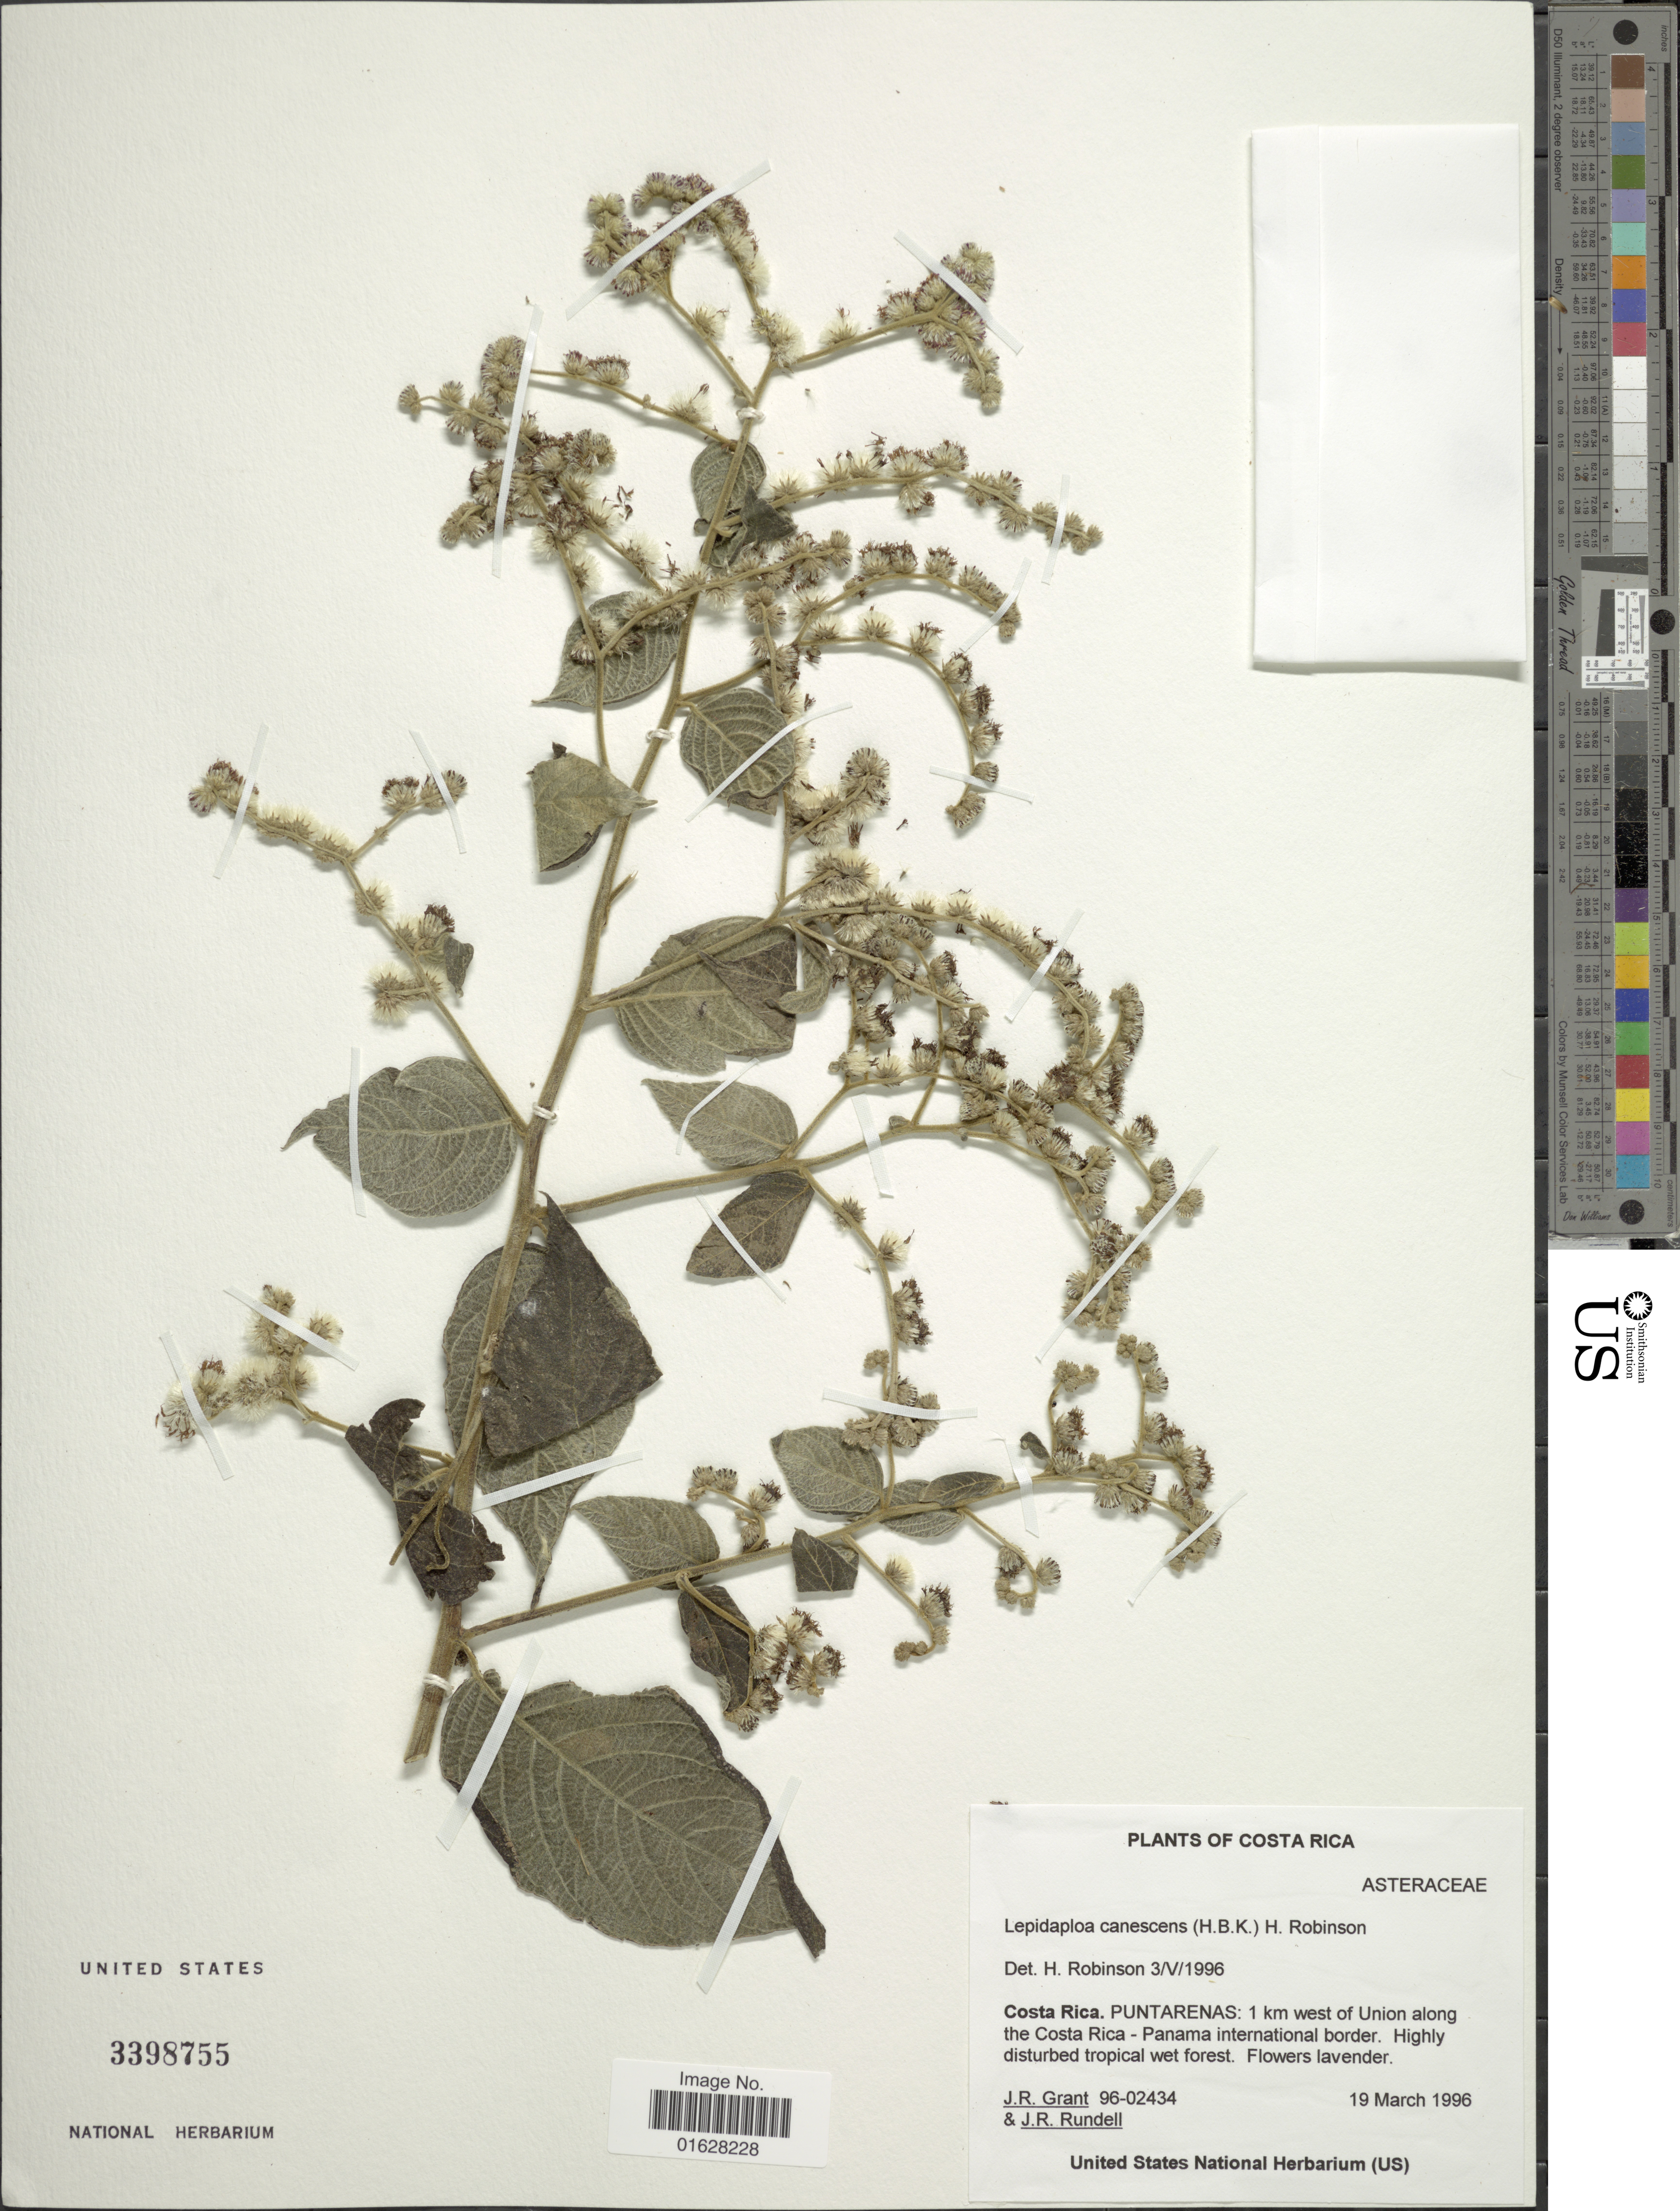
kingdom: Plantae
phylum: Tracheophyta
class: Magnoliopsida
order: Asterales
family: Asteraceae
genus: Lepidaploa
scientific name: Lepidaploa canescens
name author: (Kunth) H. Rob.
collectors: J. Grant & J. R. Rundell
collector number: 96-02434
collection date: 1996-03-19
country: Costa Rica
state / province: Puntarenas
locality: Costa Rica, Puntarenas, 1 km west of Union along the Costa Rica-Panama international border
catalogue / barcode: US 3398755